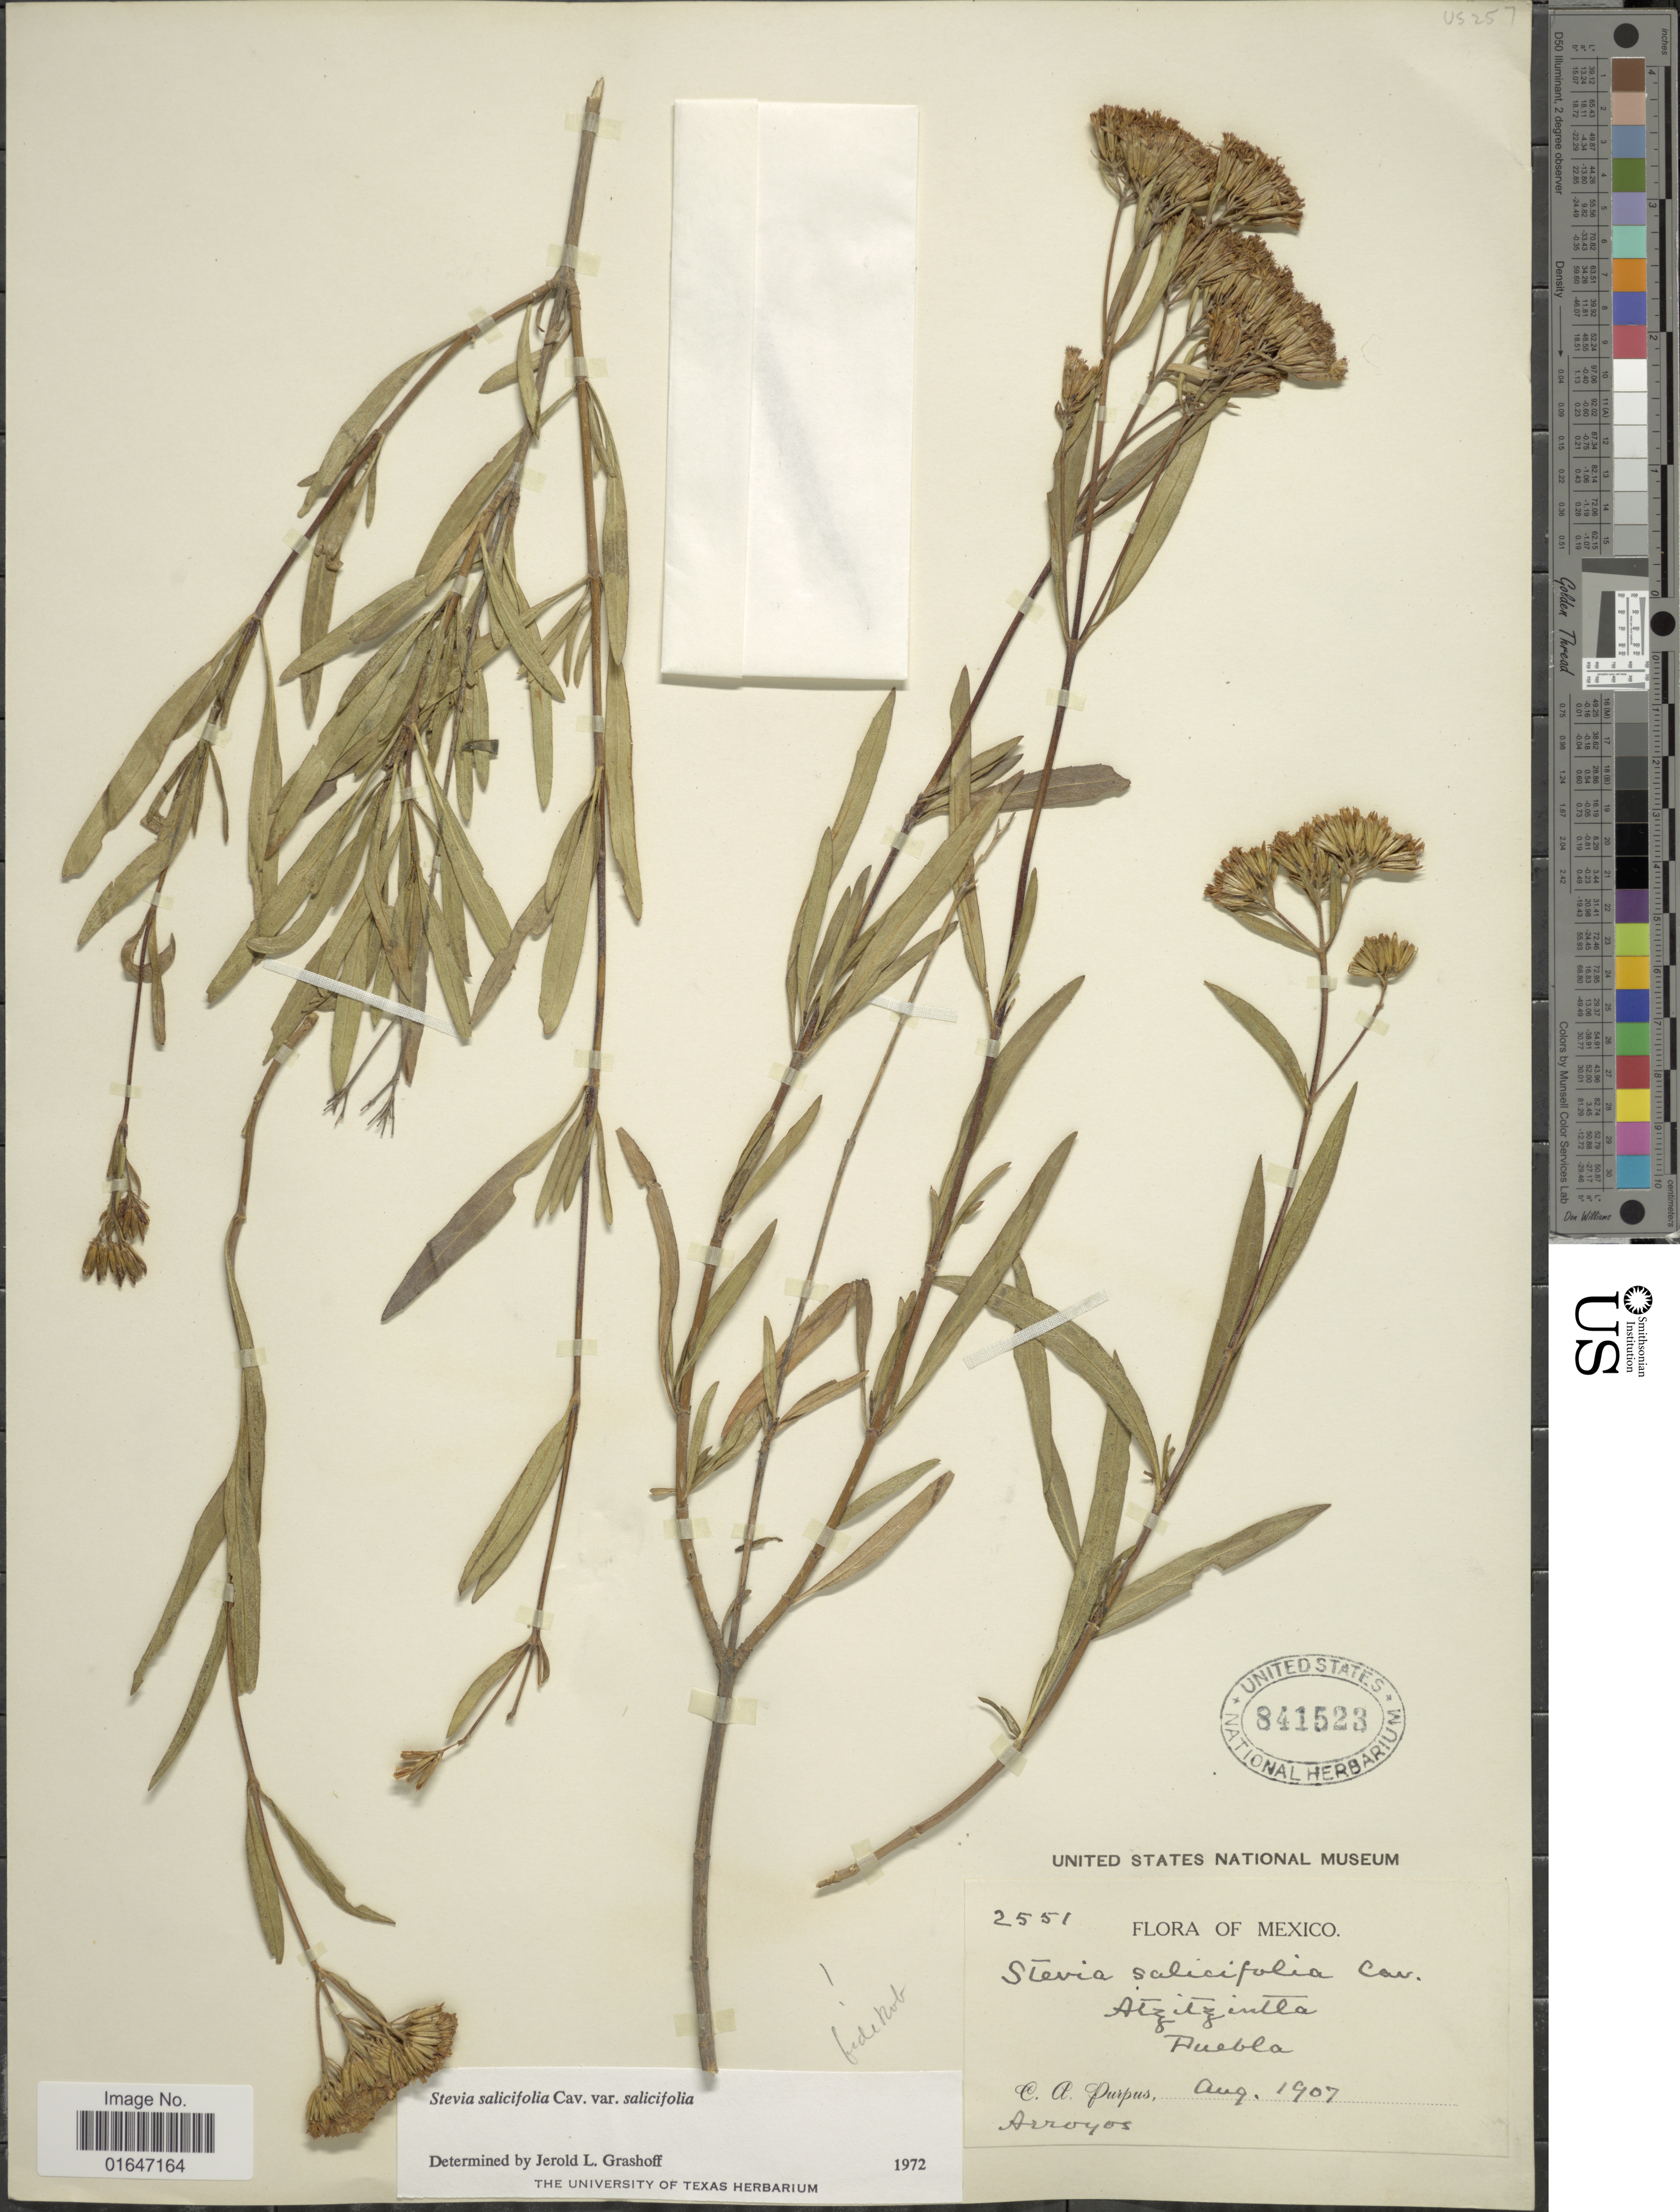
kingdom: Plantae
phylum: Tracheophyta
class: Magnoliopsida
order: Asterales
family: Asteraceae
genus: Stevia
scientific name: Stevia salicifolia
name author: Cav.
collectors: C. A. Purpus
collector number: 2551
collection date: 1907-08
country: Mexico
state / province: Puebla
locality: Alzitzintla, Puebla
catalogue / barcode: US 841523